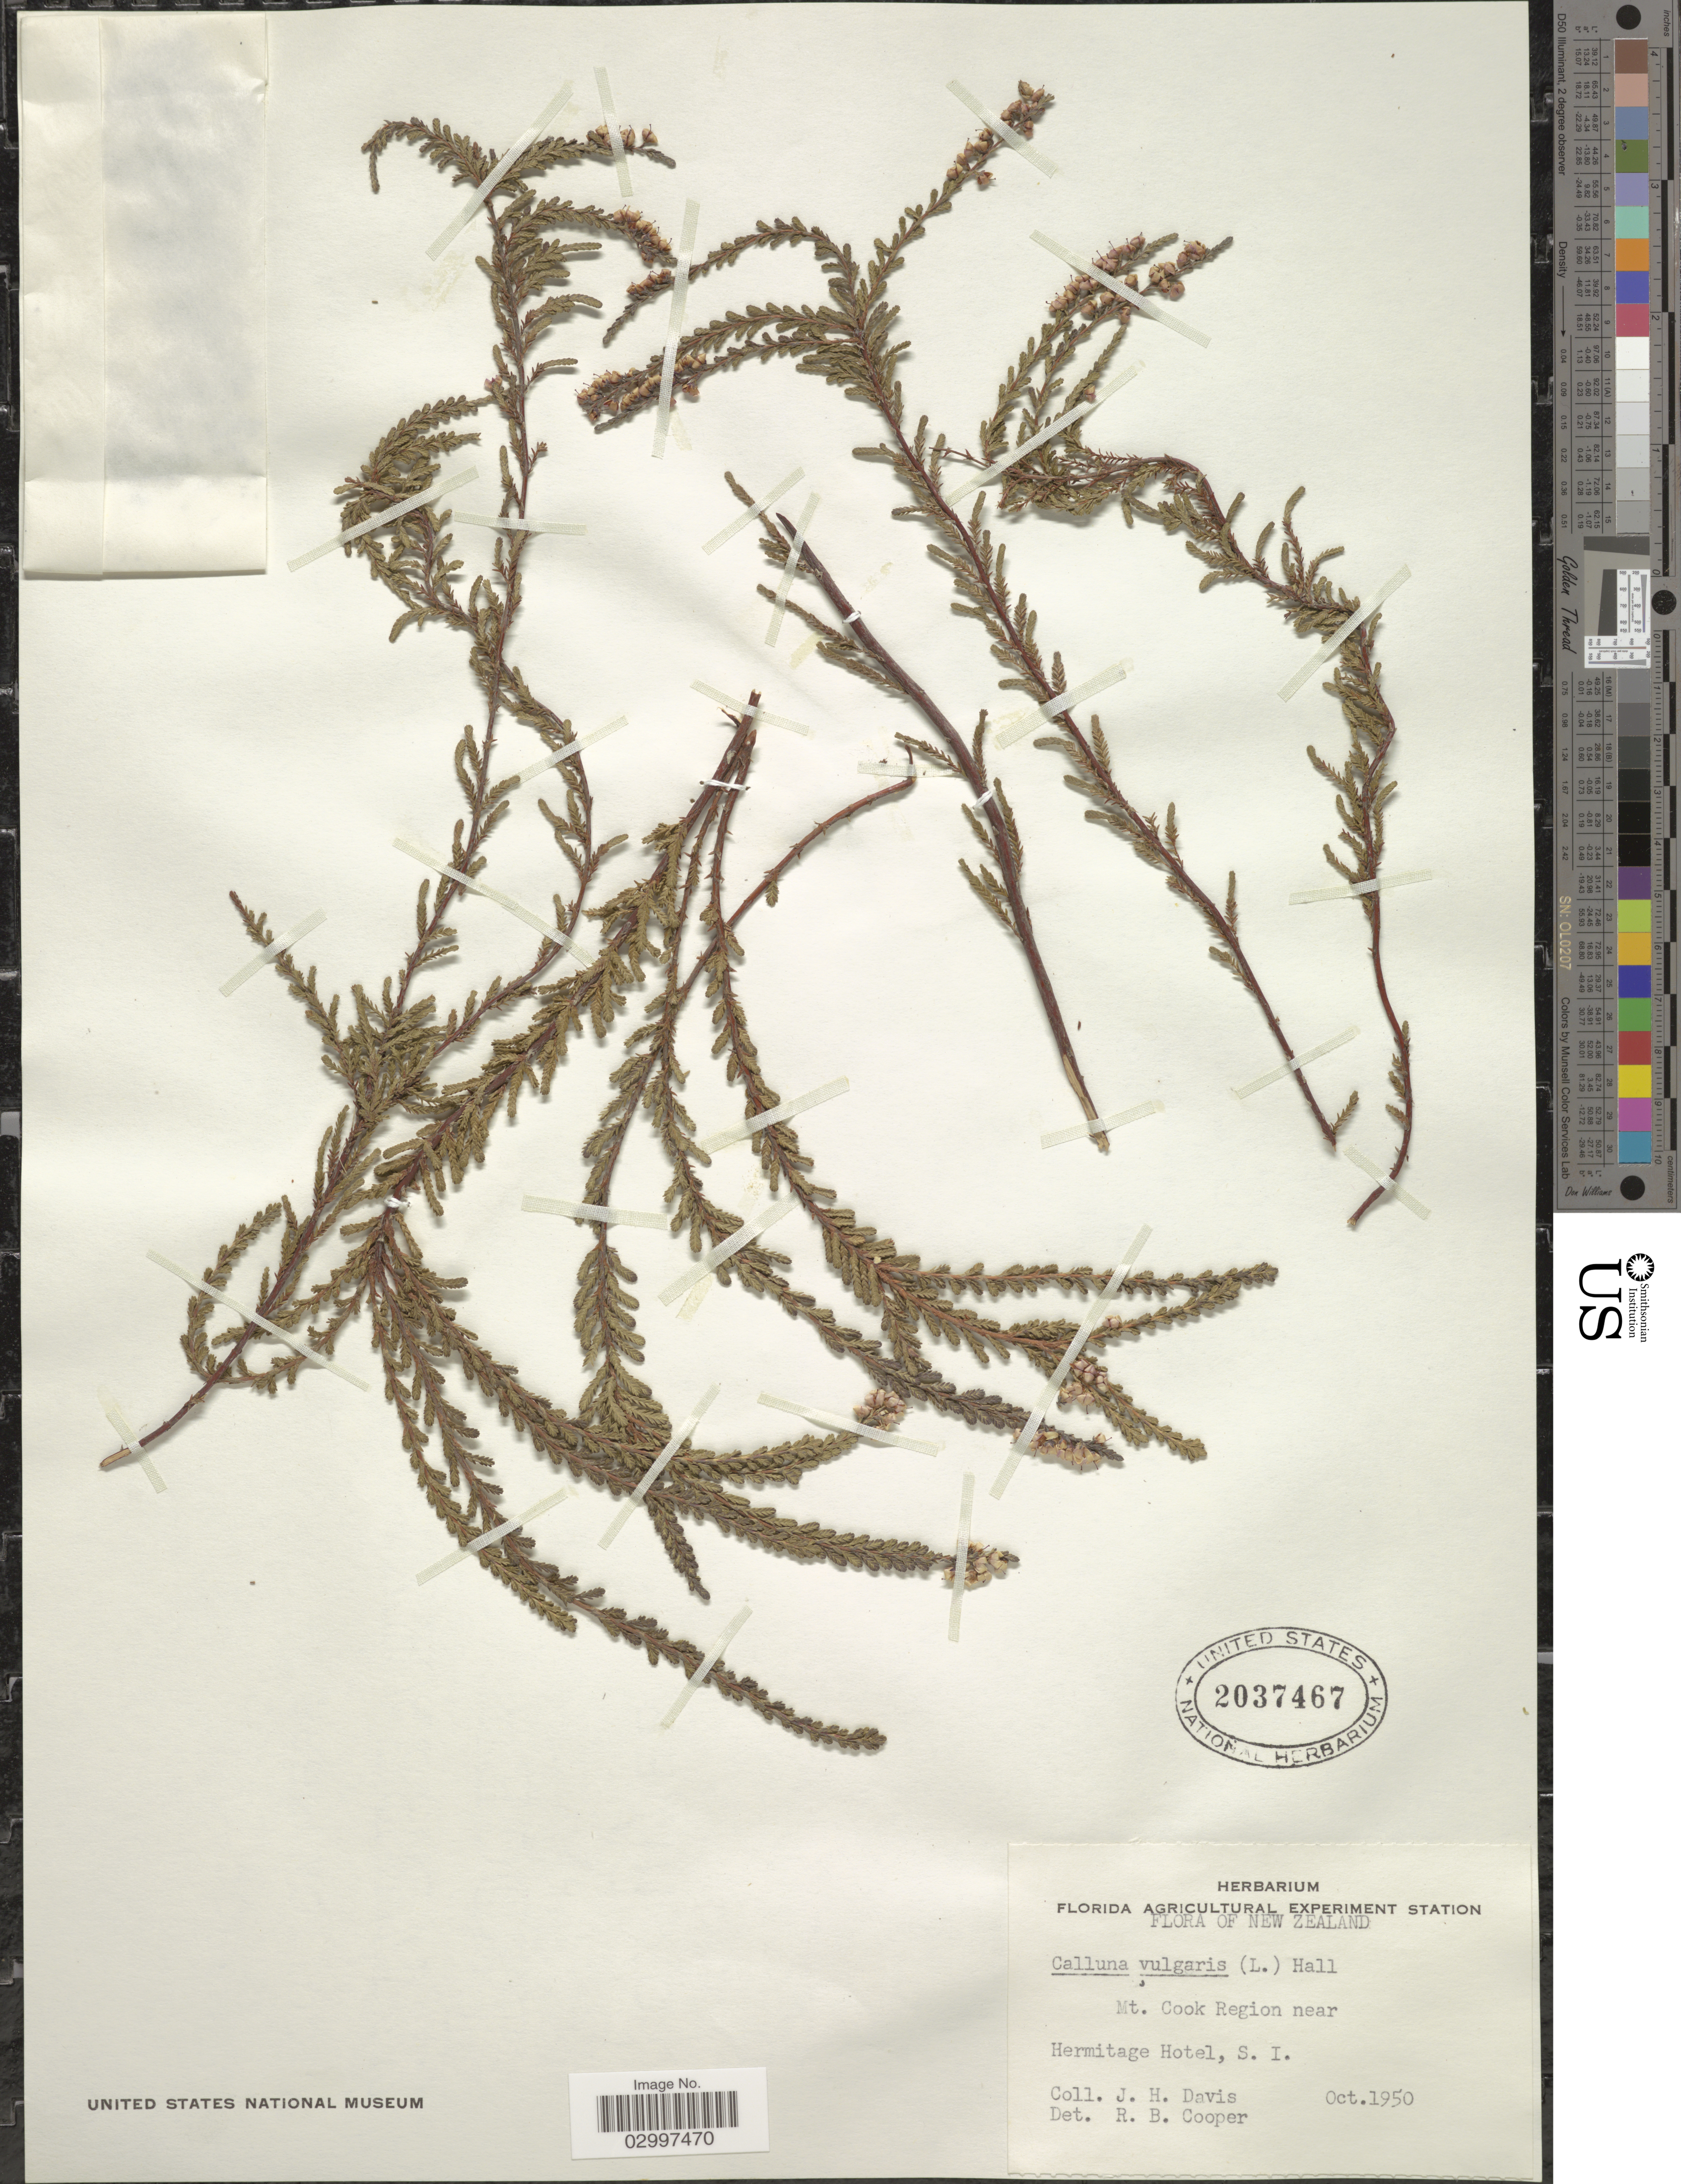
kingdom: Plantae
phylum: Tracheophyta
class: Magnoliopsida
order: Ericales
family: Ericaceae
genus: Calluna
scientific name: Calluna vulgaris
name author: (L.) Hull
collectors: J. Davis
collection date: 1950-10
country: New Zealand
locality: Mt. Cook Region near Hermitage Hotel, S. I.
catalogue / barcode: US 2037467